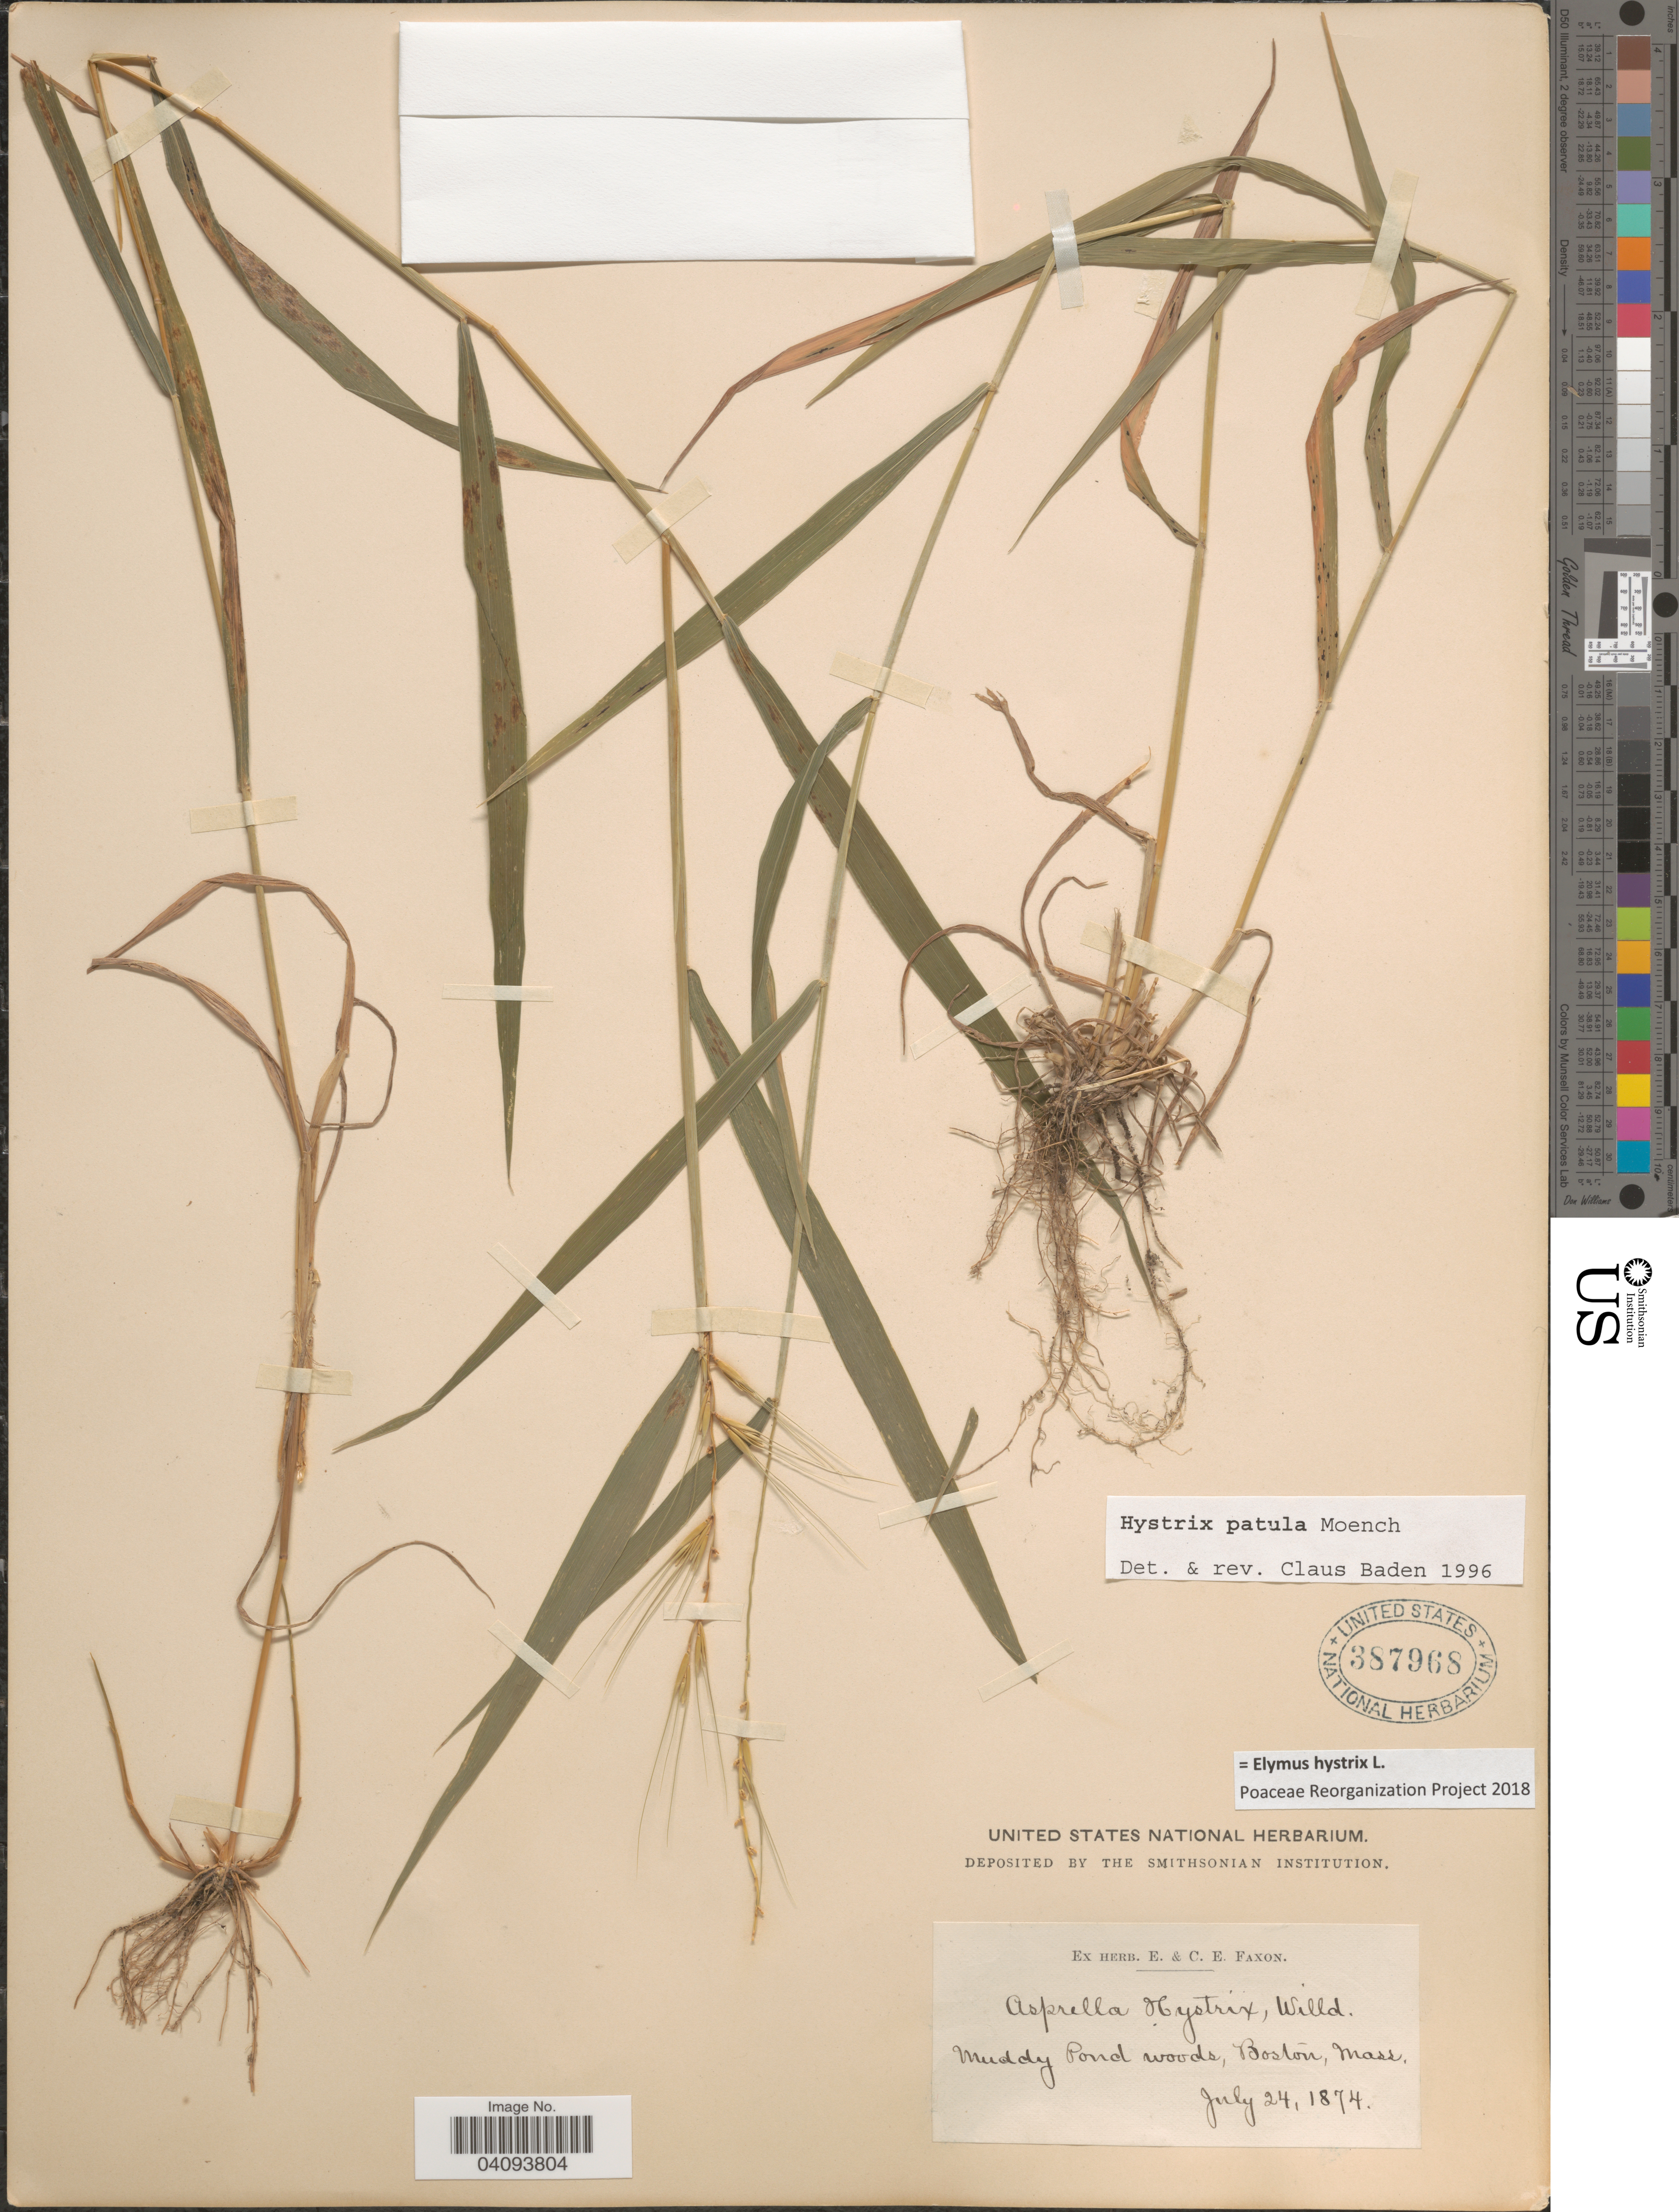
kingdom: Plantae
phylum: Tracheophyta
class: Liliopsida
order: Poales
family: Poaceae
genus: Elymus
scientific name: Elymus hystrix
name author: L.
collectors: ex herb. E. & C.E. Faxon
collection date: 1874-07-24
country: United States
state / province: Massachusetts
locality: Muddy Pond woods, Boston.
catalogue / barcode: US 387968